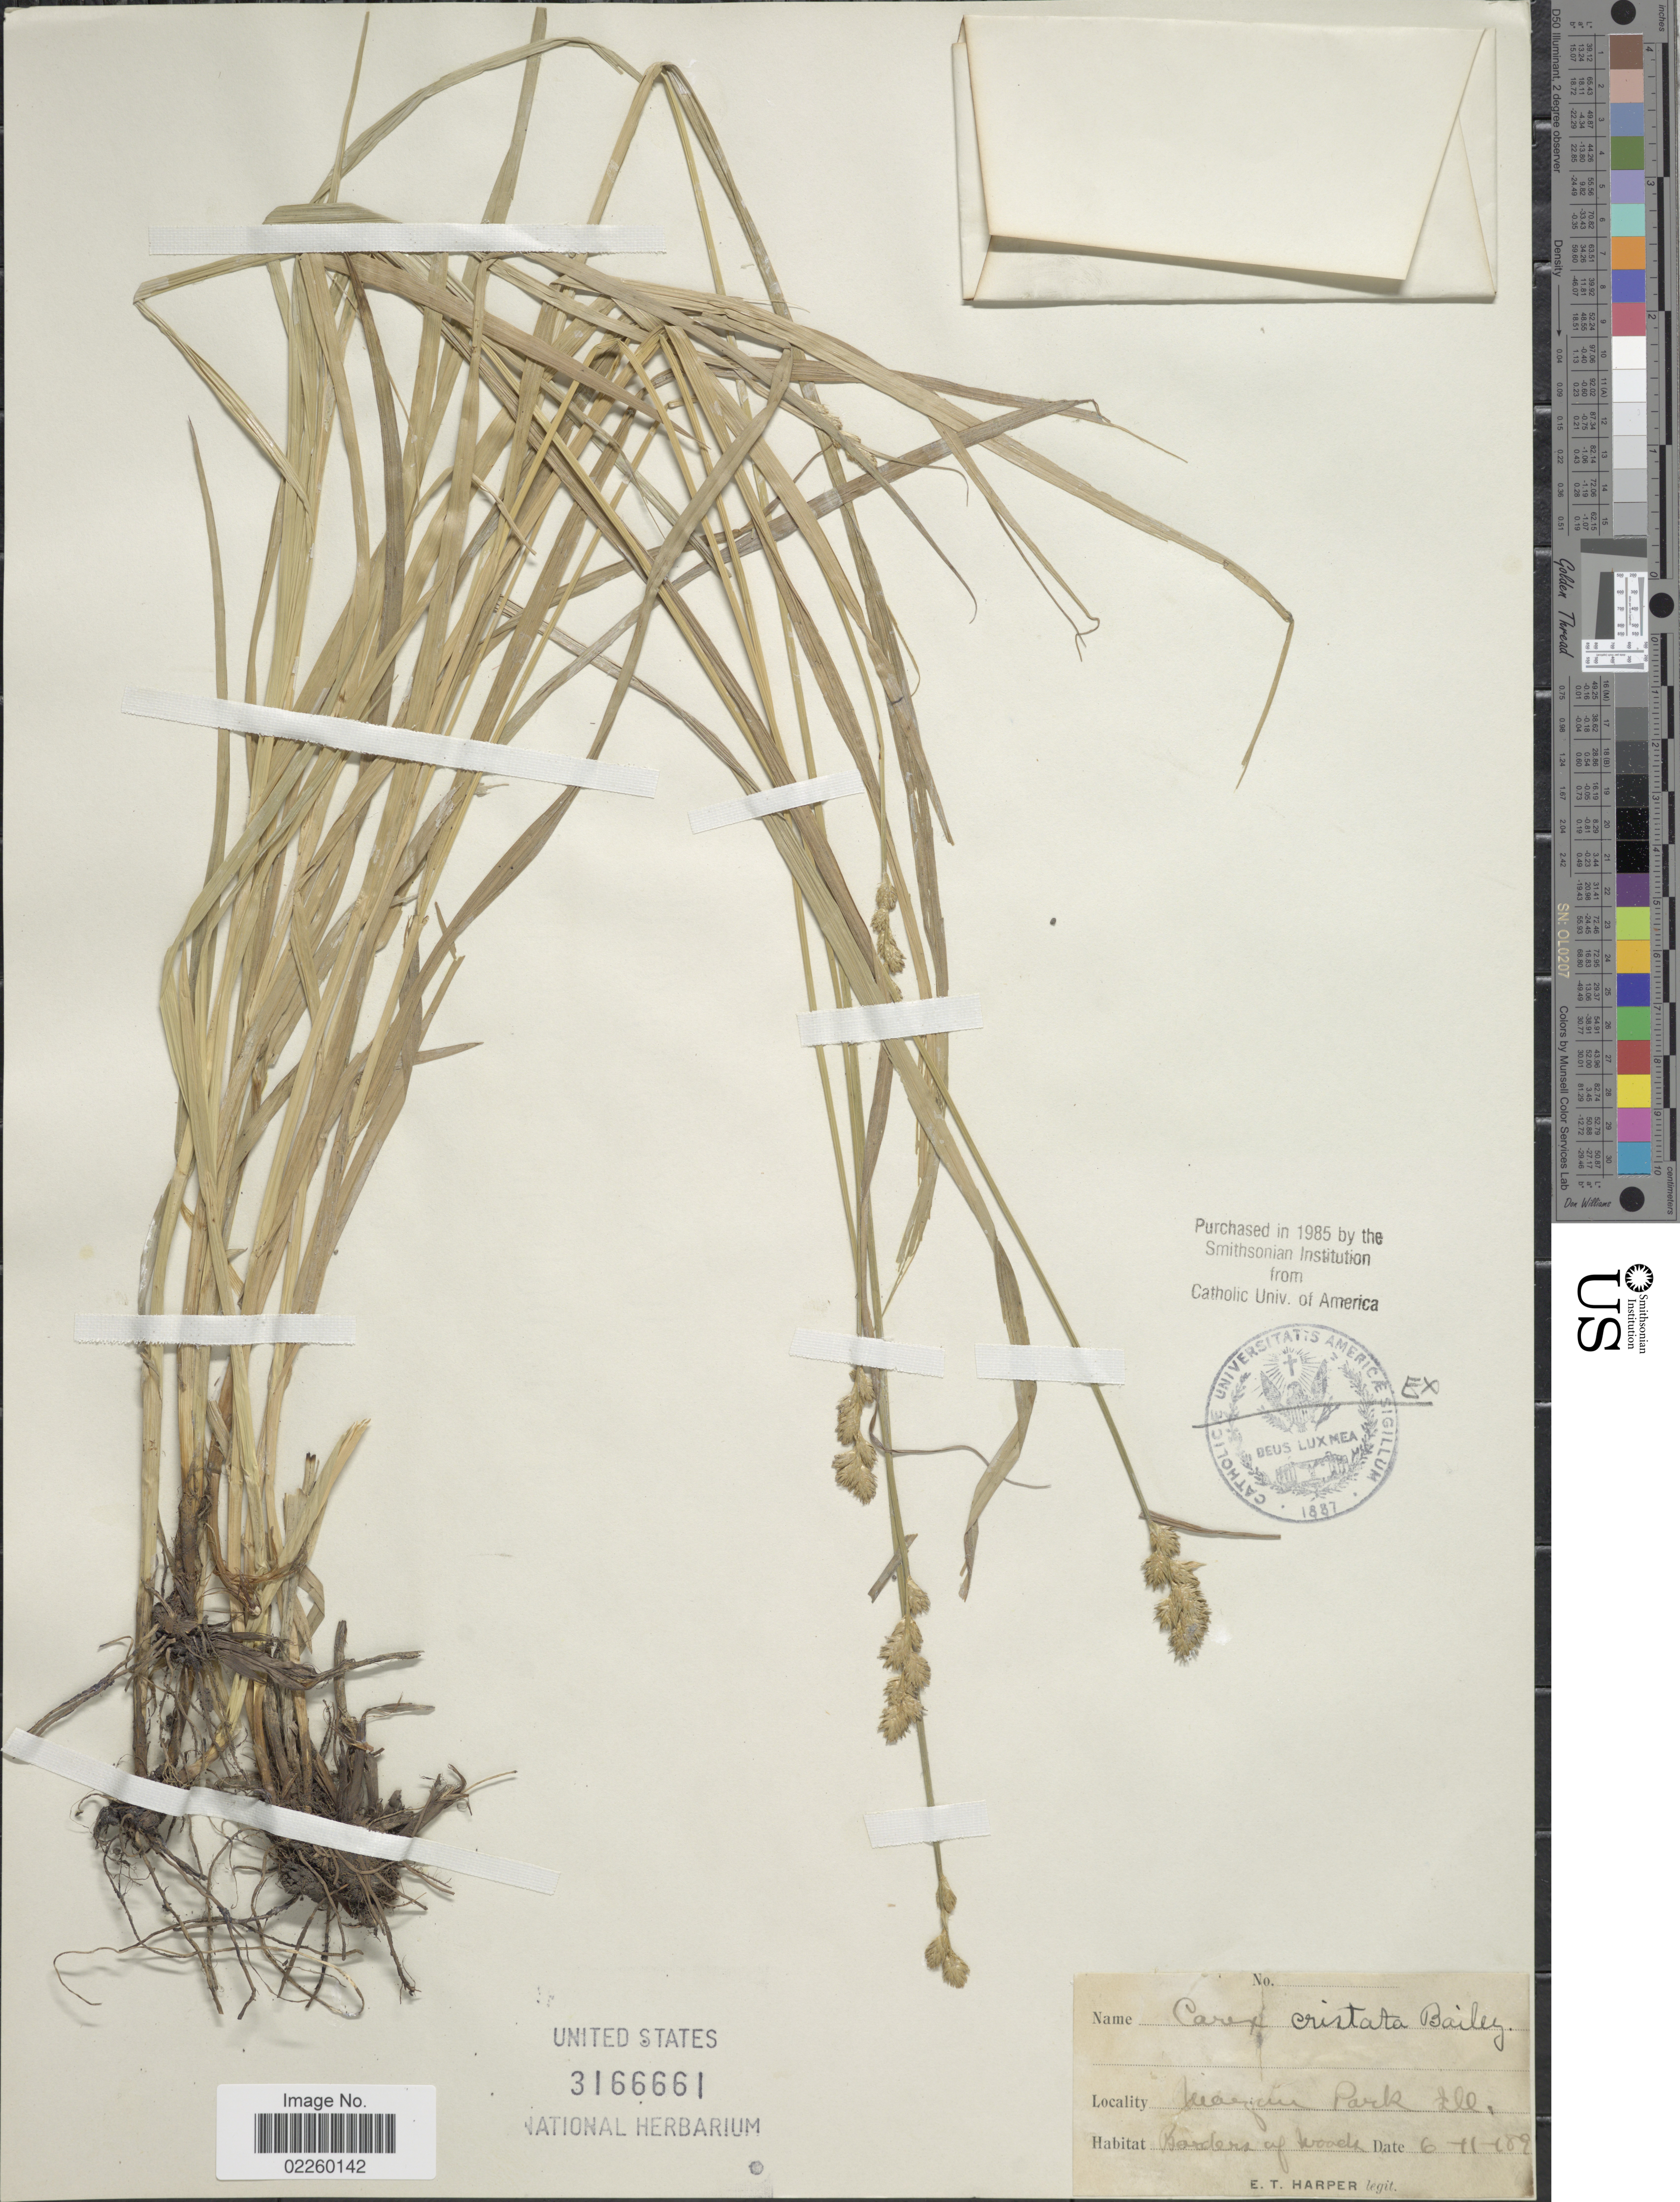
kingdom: Plantae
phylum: Tracheophyta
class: Liliopsida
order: Poales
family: Cyperaceae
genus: Carex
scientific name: Carex cristatella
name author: Britton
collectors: E. T. Harper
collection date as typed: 189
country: United States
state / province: Illinois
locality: Marquee Park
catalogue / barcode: US 3166661